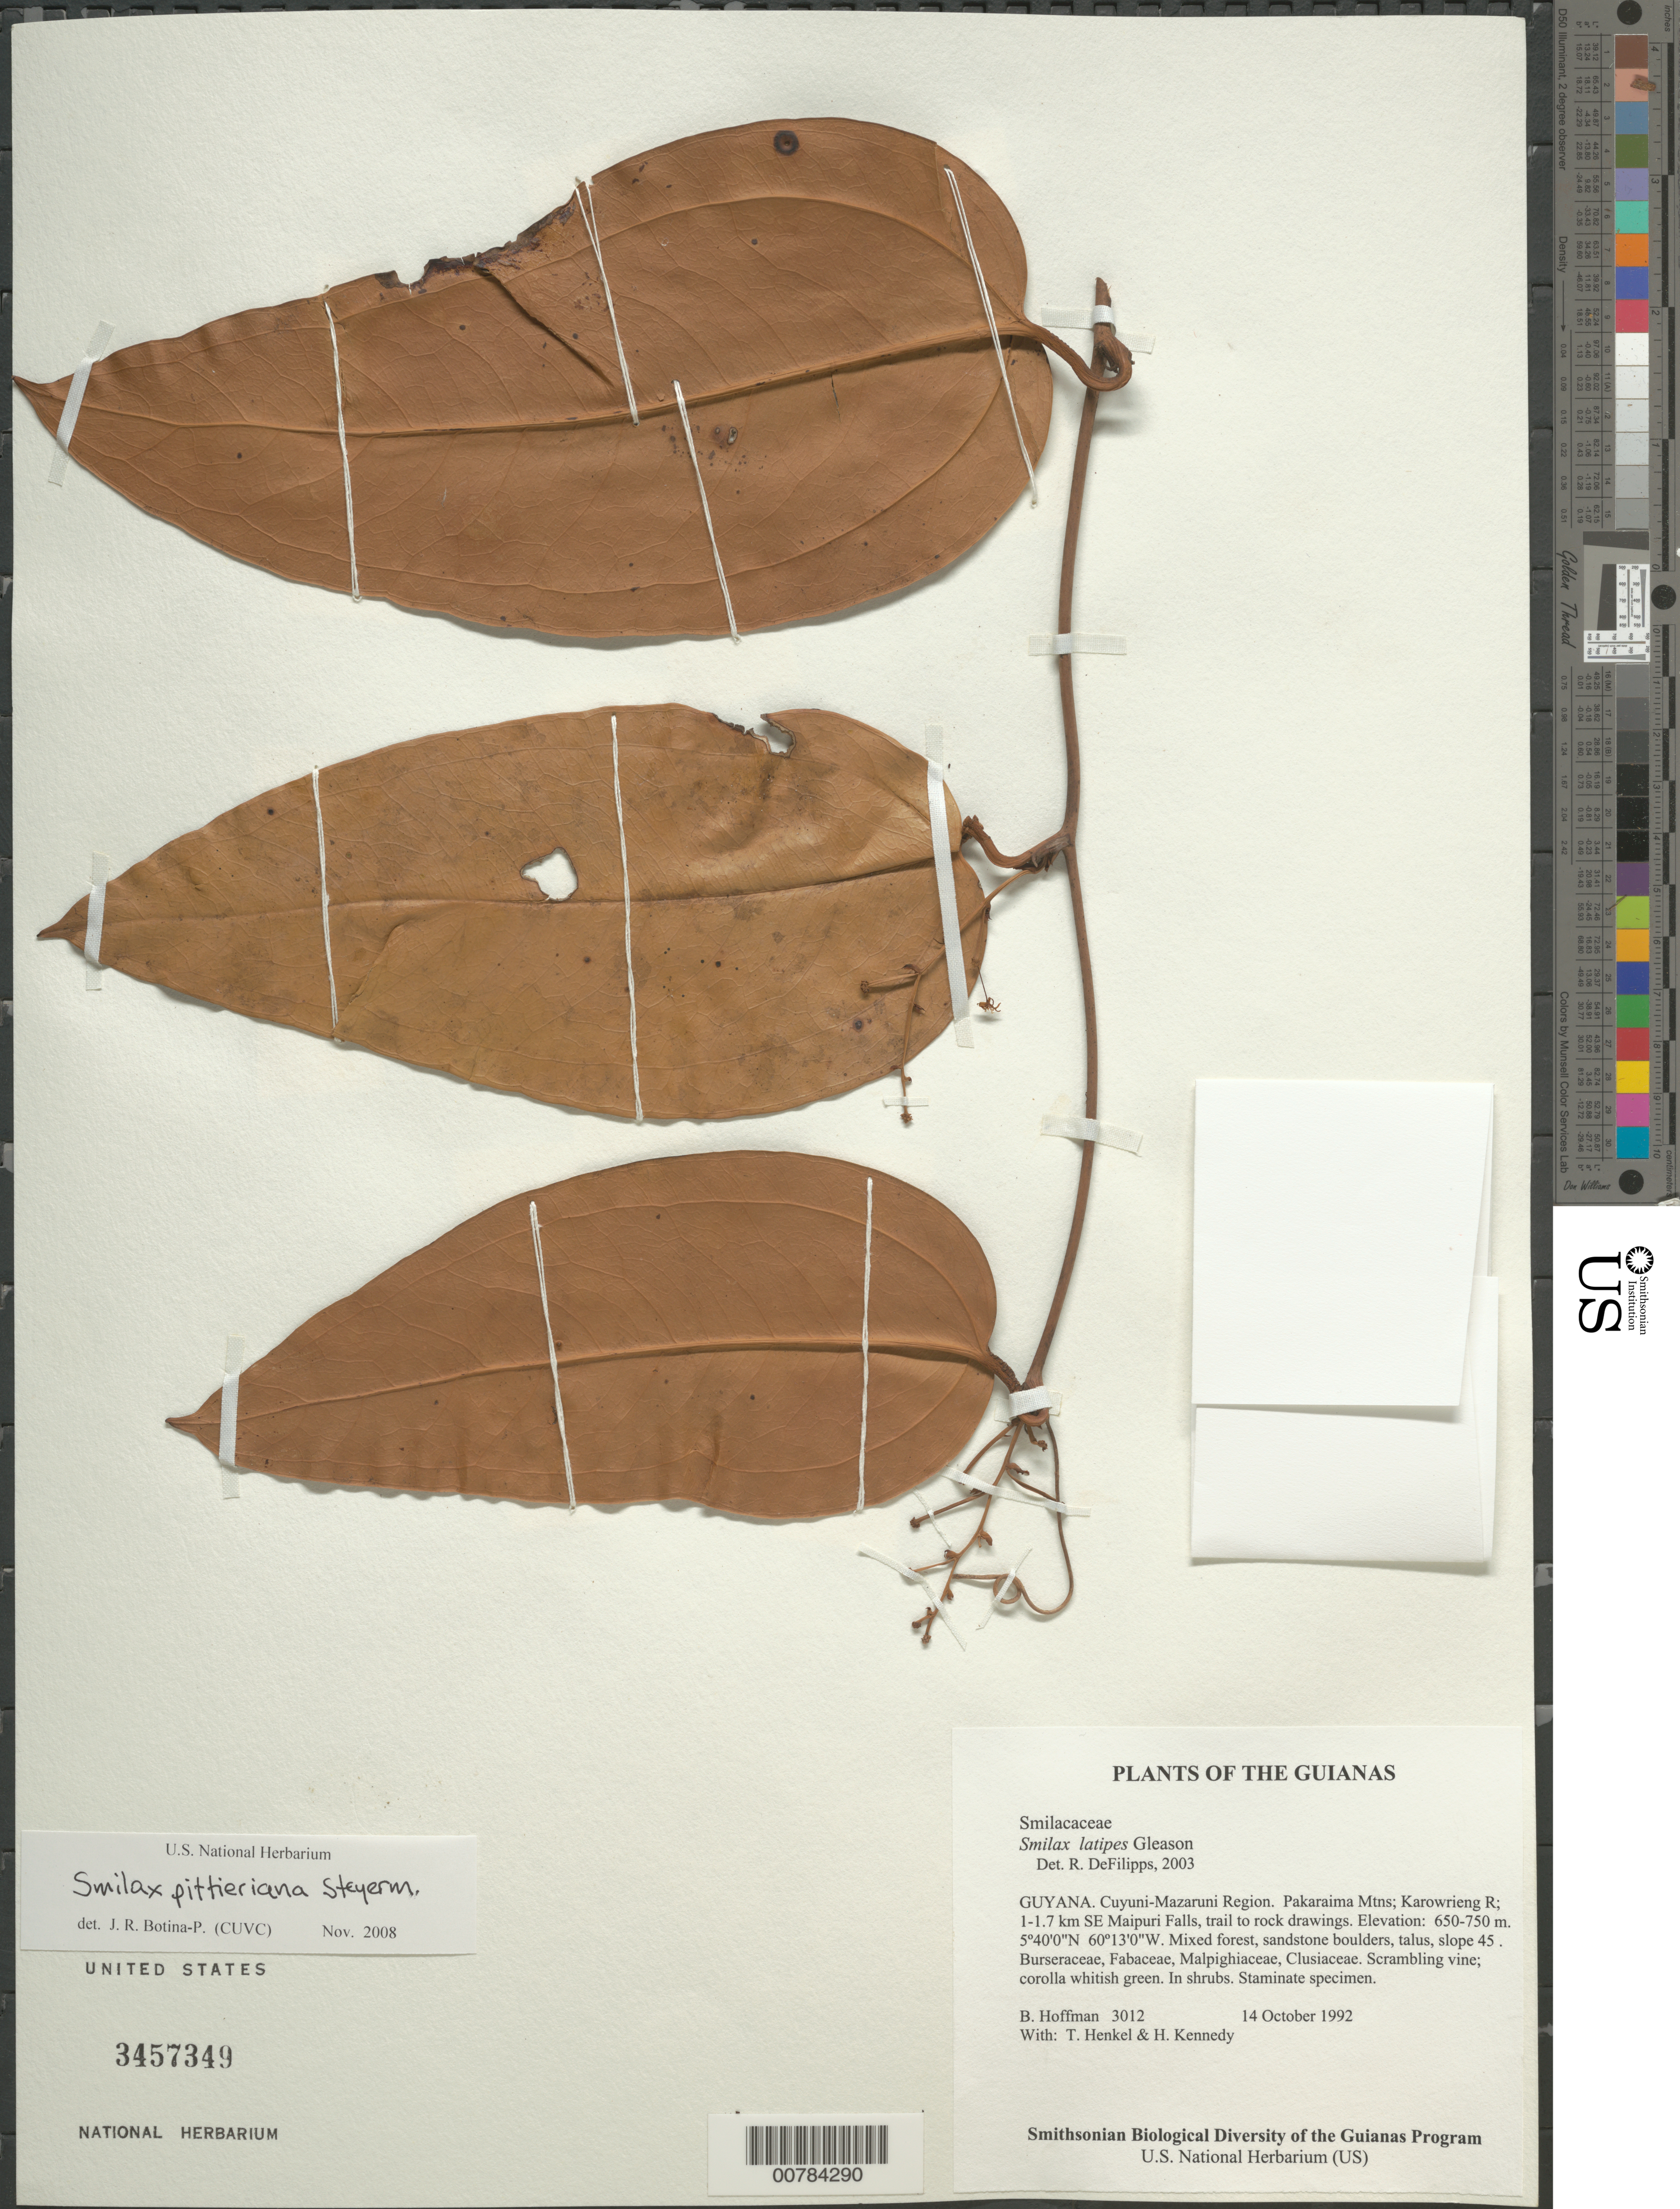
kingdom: Plantae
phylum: Tracheophyta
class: Liliopsida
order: Liliales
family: Smilacaceae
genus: Smilax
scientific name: Smilax pittieriana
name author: Steyerm.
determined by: Botina-P., J. R.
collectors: B. Hoffman, T. Henkel & H. Kennedy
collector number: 3012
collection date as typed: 14 October 1992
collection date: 1992-10-14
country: Guyana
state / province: Cuyuni-Mazaruni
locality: Pakaraima Mountains; Karowrieng River; 1-1.7 km SE of Maipuri Falls, trail to rock drawings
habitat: Mixed forest, sandstone boulders, talus, slope 45°. Burseraceae, Fabaceae, Malpighiaceae, Clusiaceae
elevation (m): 650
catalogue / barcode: US 3457349